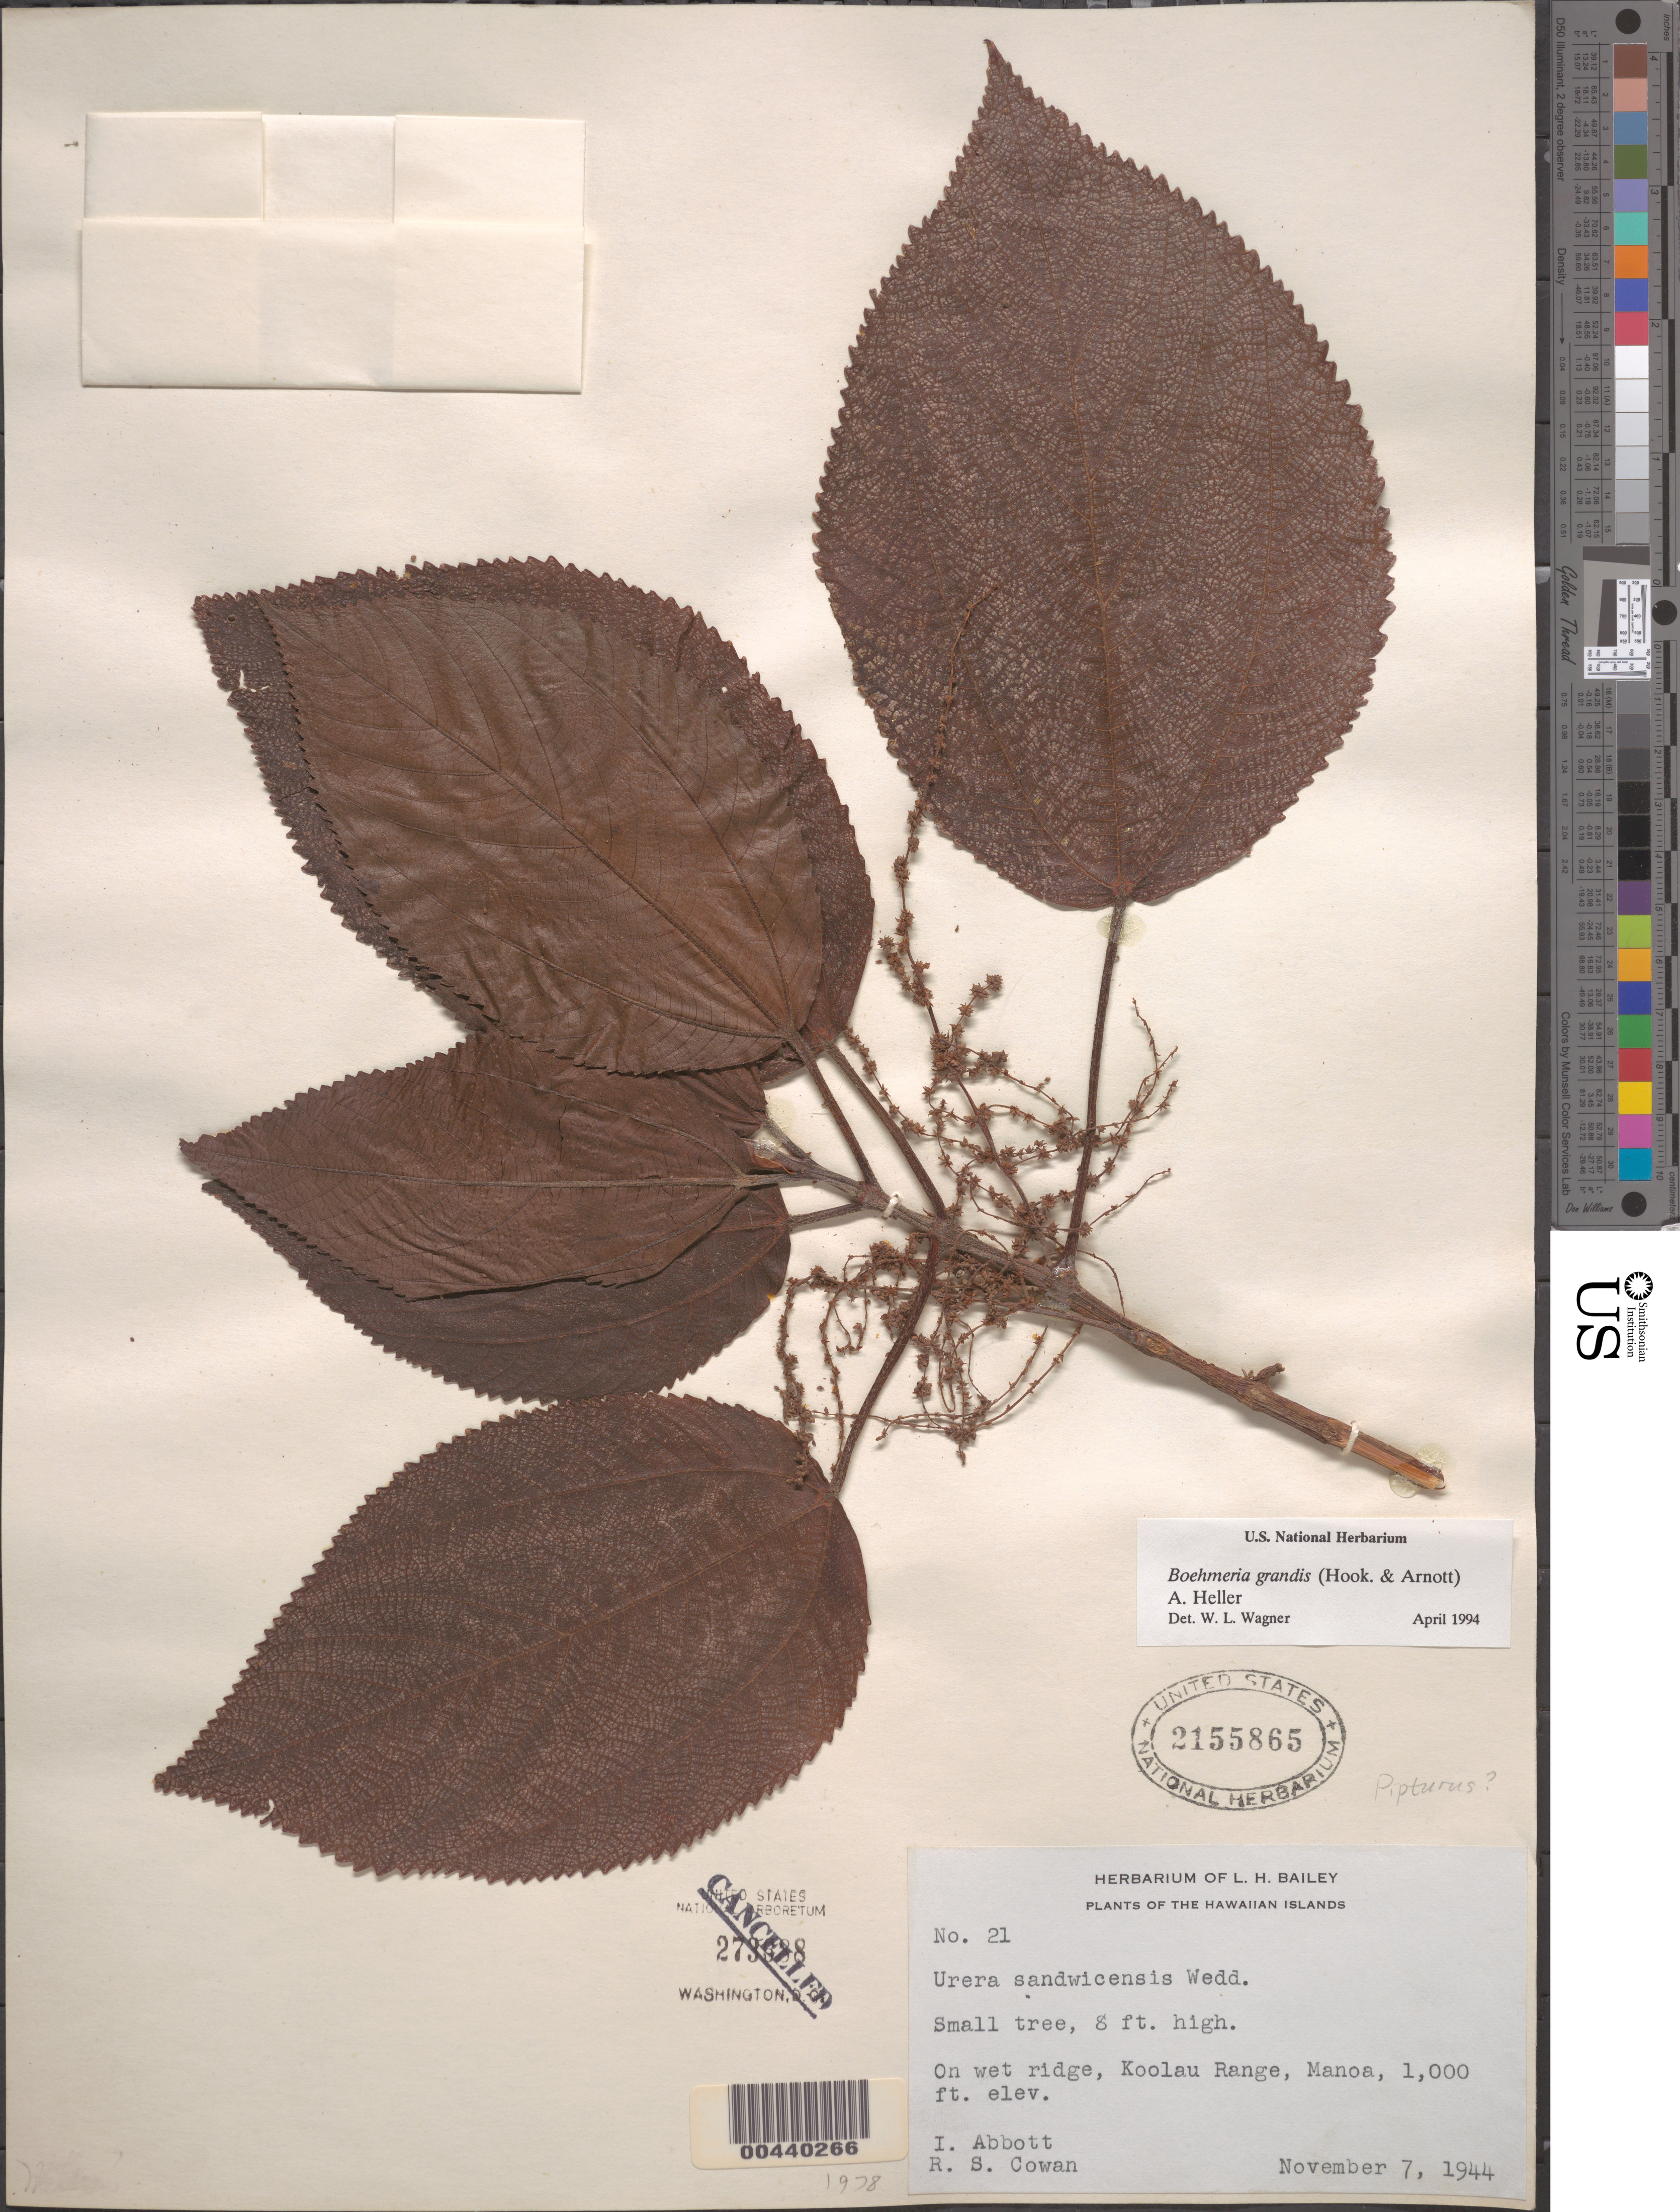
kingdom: Plantae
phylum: Tracheophyta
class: Magnoliopsida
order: Rosales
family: Urticaceae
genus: Boehmeria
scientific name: Boehmeria grandis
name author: (Hook. & Arn.) A. Heller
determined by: Wagner, W. L., (BOT), Smithsonian Institution - National Museum of Natural History (UNITED STATES)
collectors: I. A. Abbott & R. S. Cowan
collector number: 21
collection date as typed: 7 Nov 1944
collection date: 1944-11-07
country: United States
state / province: Hawaii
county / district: Honolulu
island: Oahu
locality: On ridge, Koolau Range, Manoa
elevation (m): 305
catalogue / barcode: US 2155865